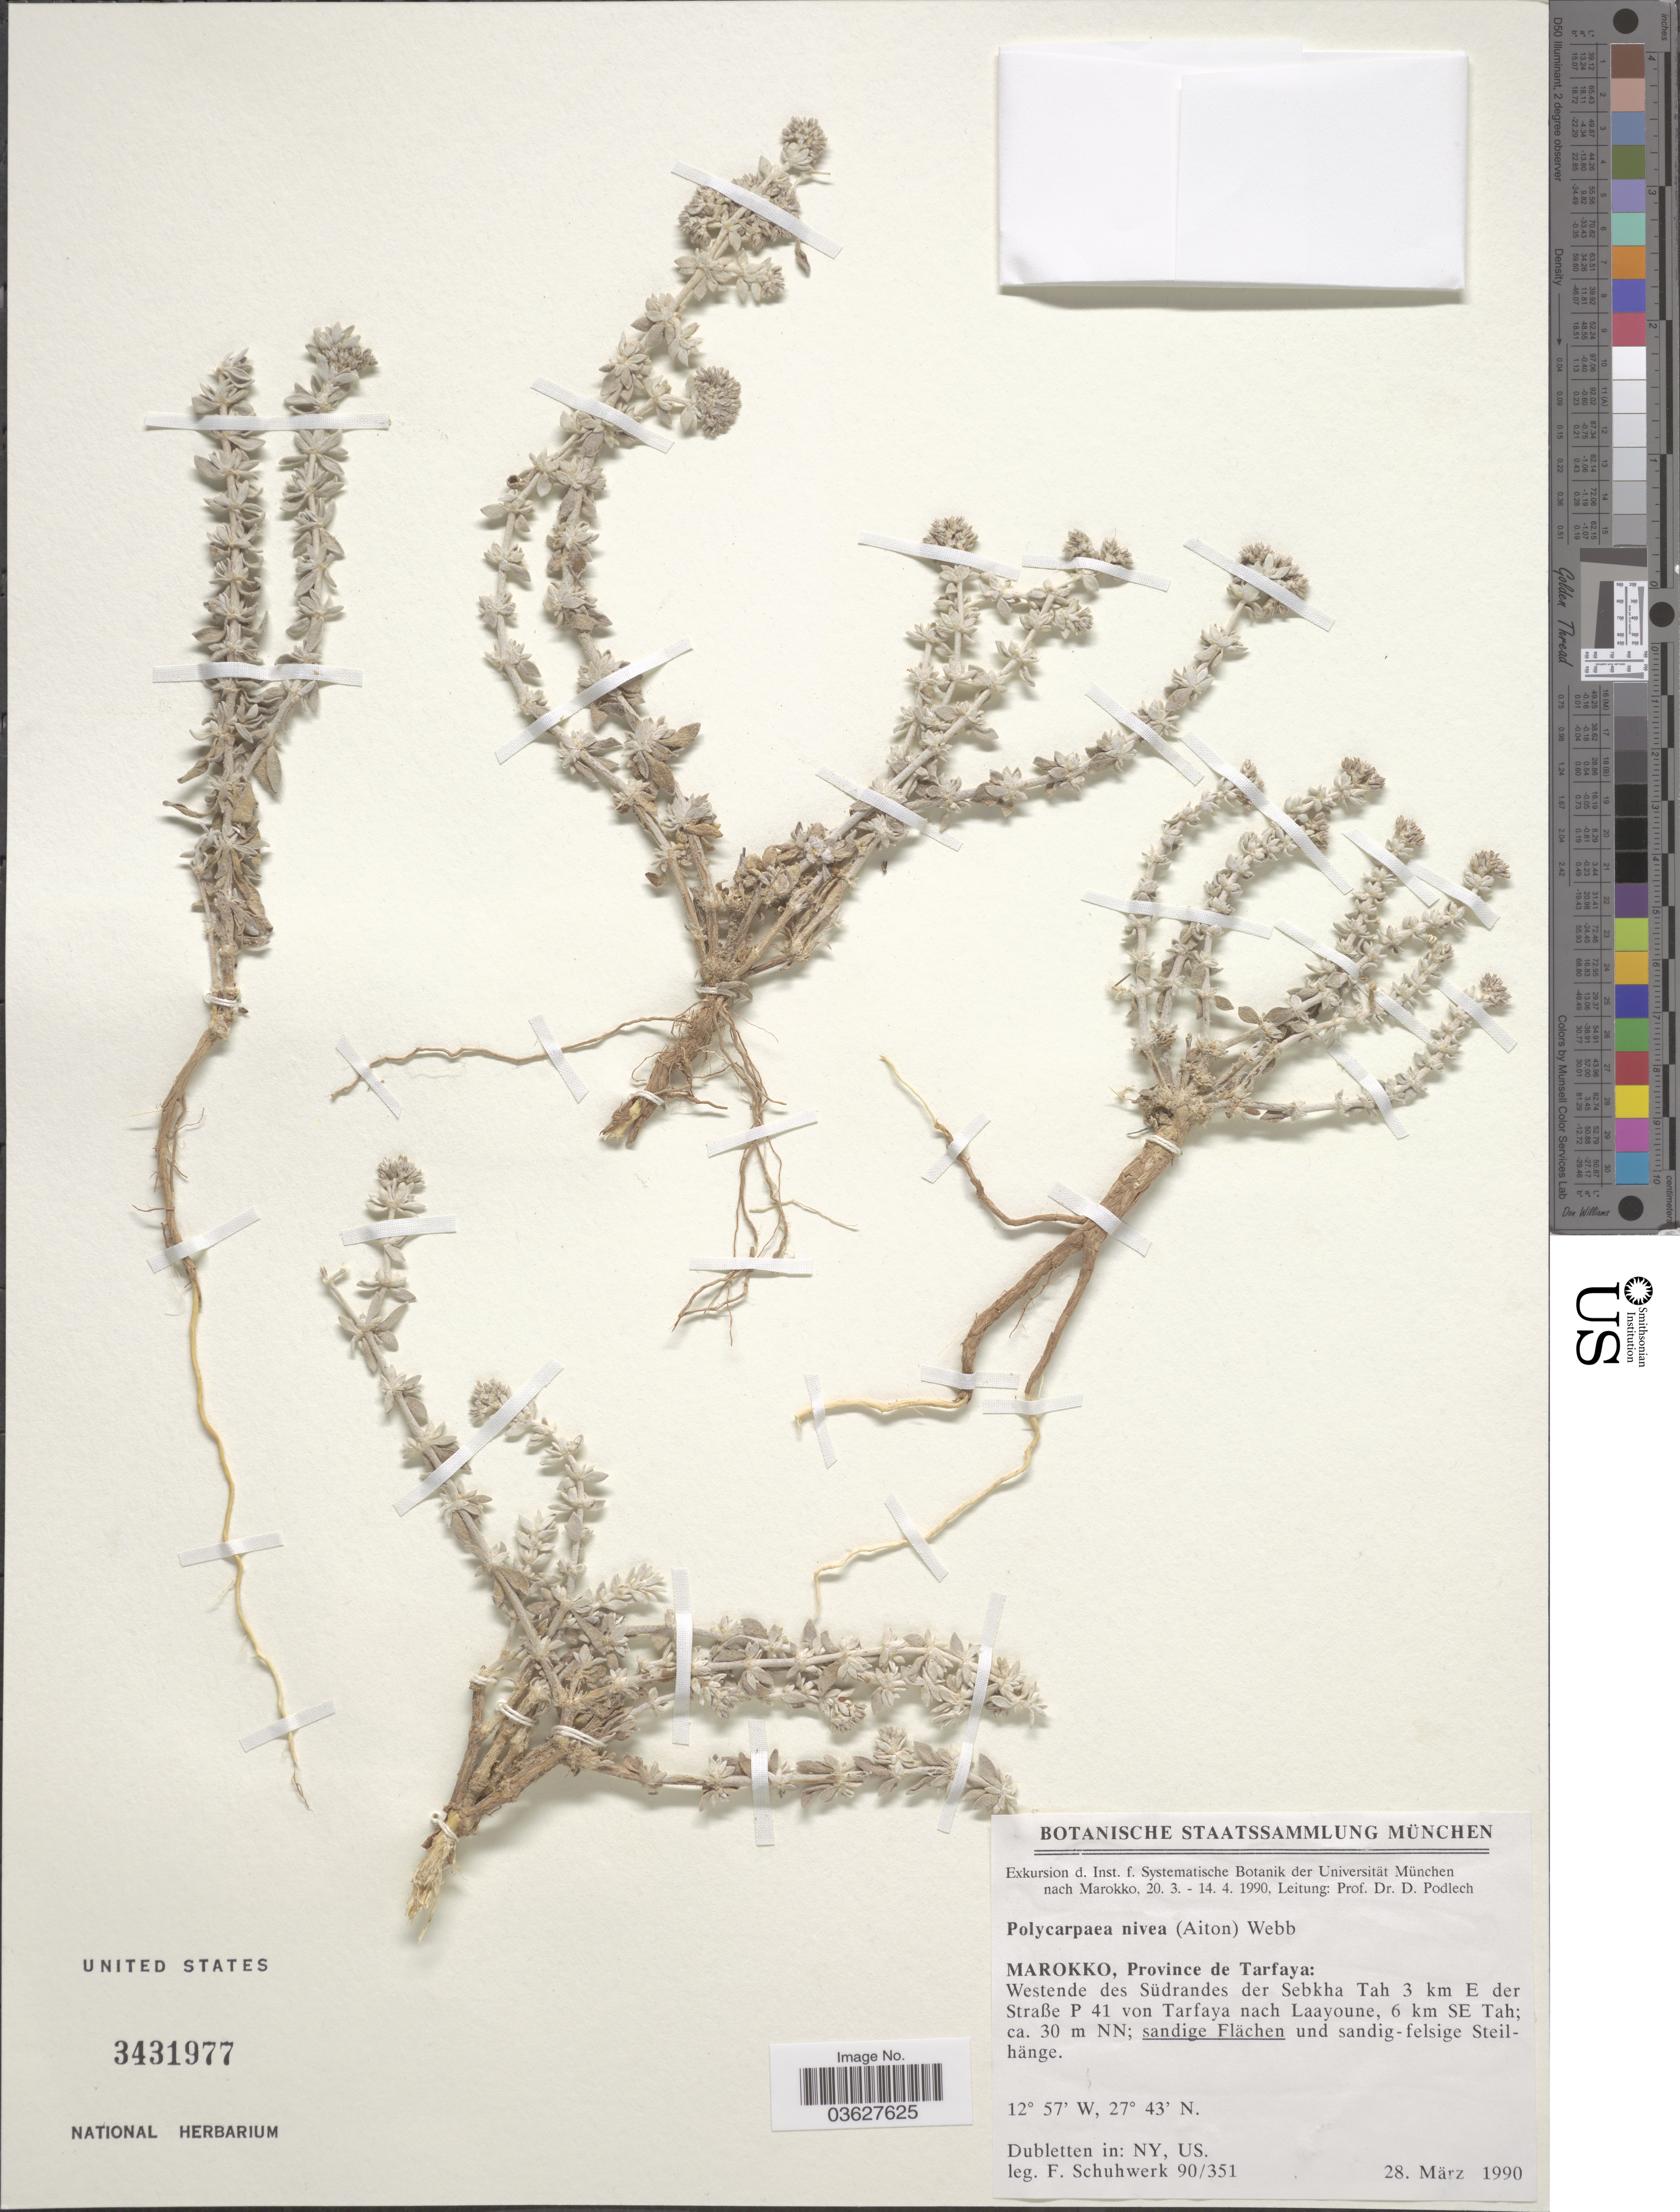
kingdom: Plantae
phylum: Tracheophyta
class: Magnoliopsida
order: Caryophyllales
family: Caryophyllaceae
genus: Polycarpaea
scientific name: Polycarpaea nivea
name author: (Aiton) Webb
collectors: Schuhwerk, F.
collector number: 90/351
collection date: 1990-03-28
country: Morocco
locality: Marokko, Province de Tarfaya: Westende des Südrandes der Sebkha Tah 3 km E der Straße P 41 von Tarfaya nach Laayoune, 6 km SE Tah; ca. 30 m NN.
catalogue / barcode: US 3431977